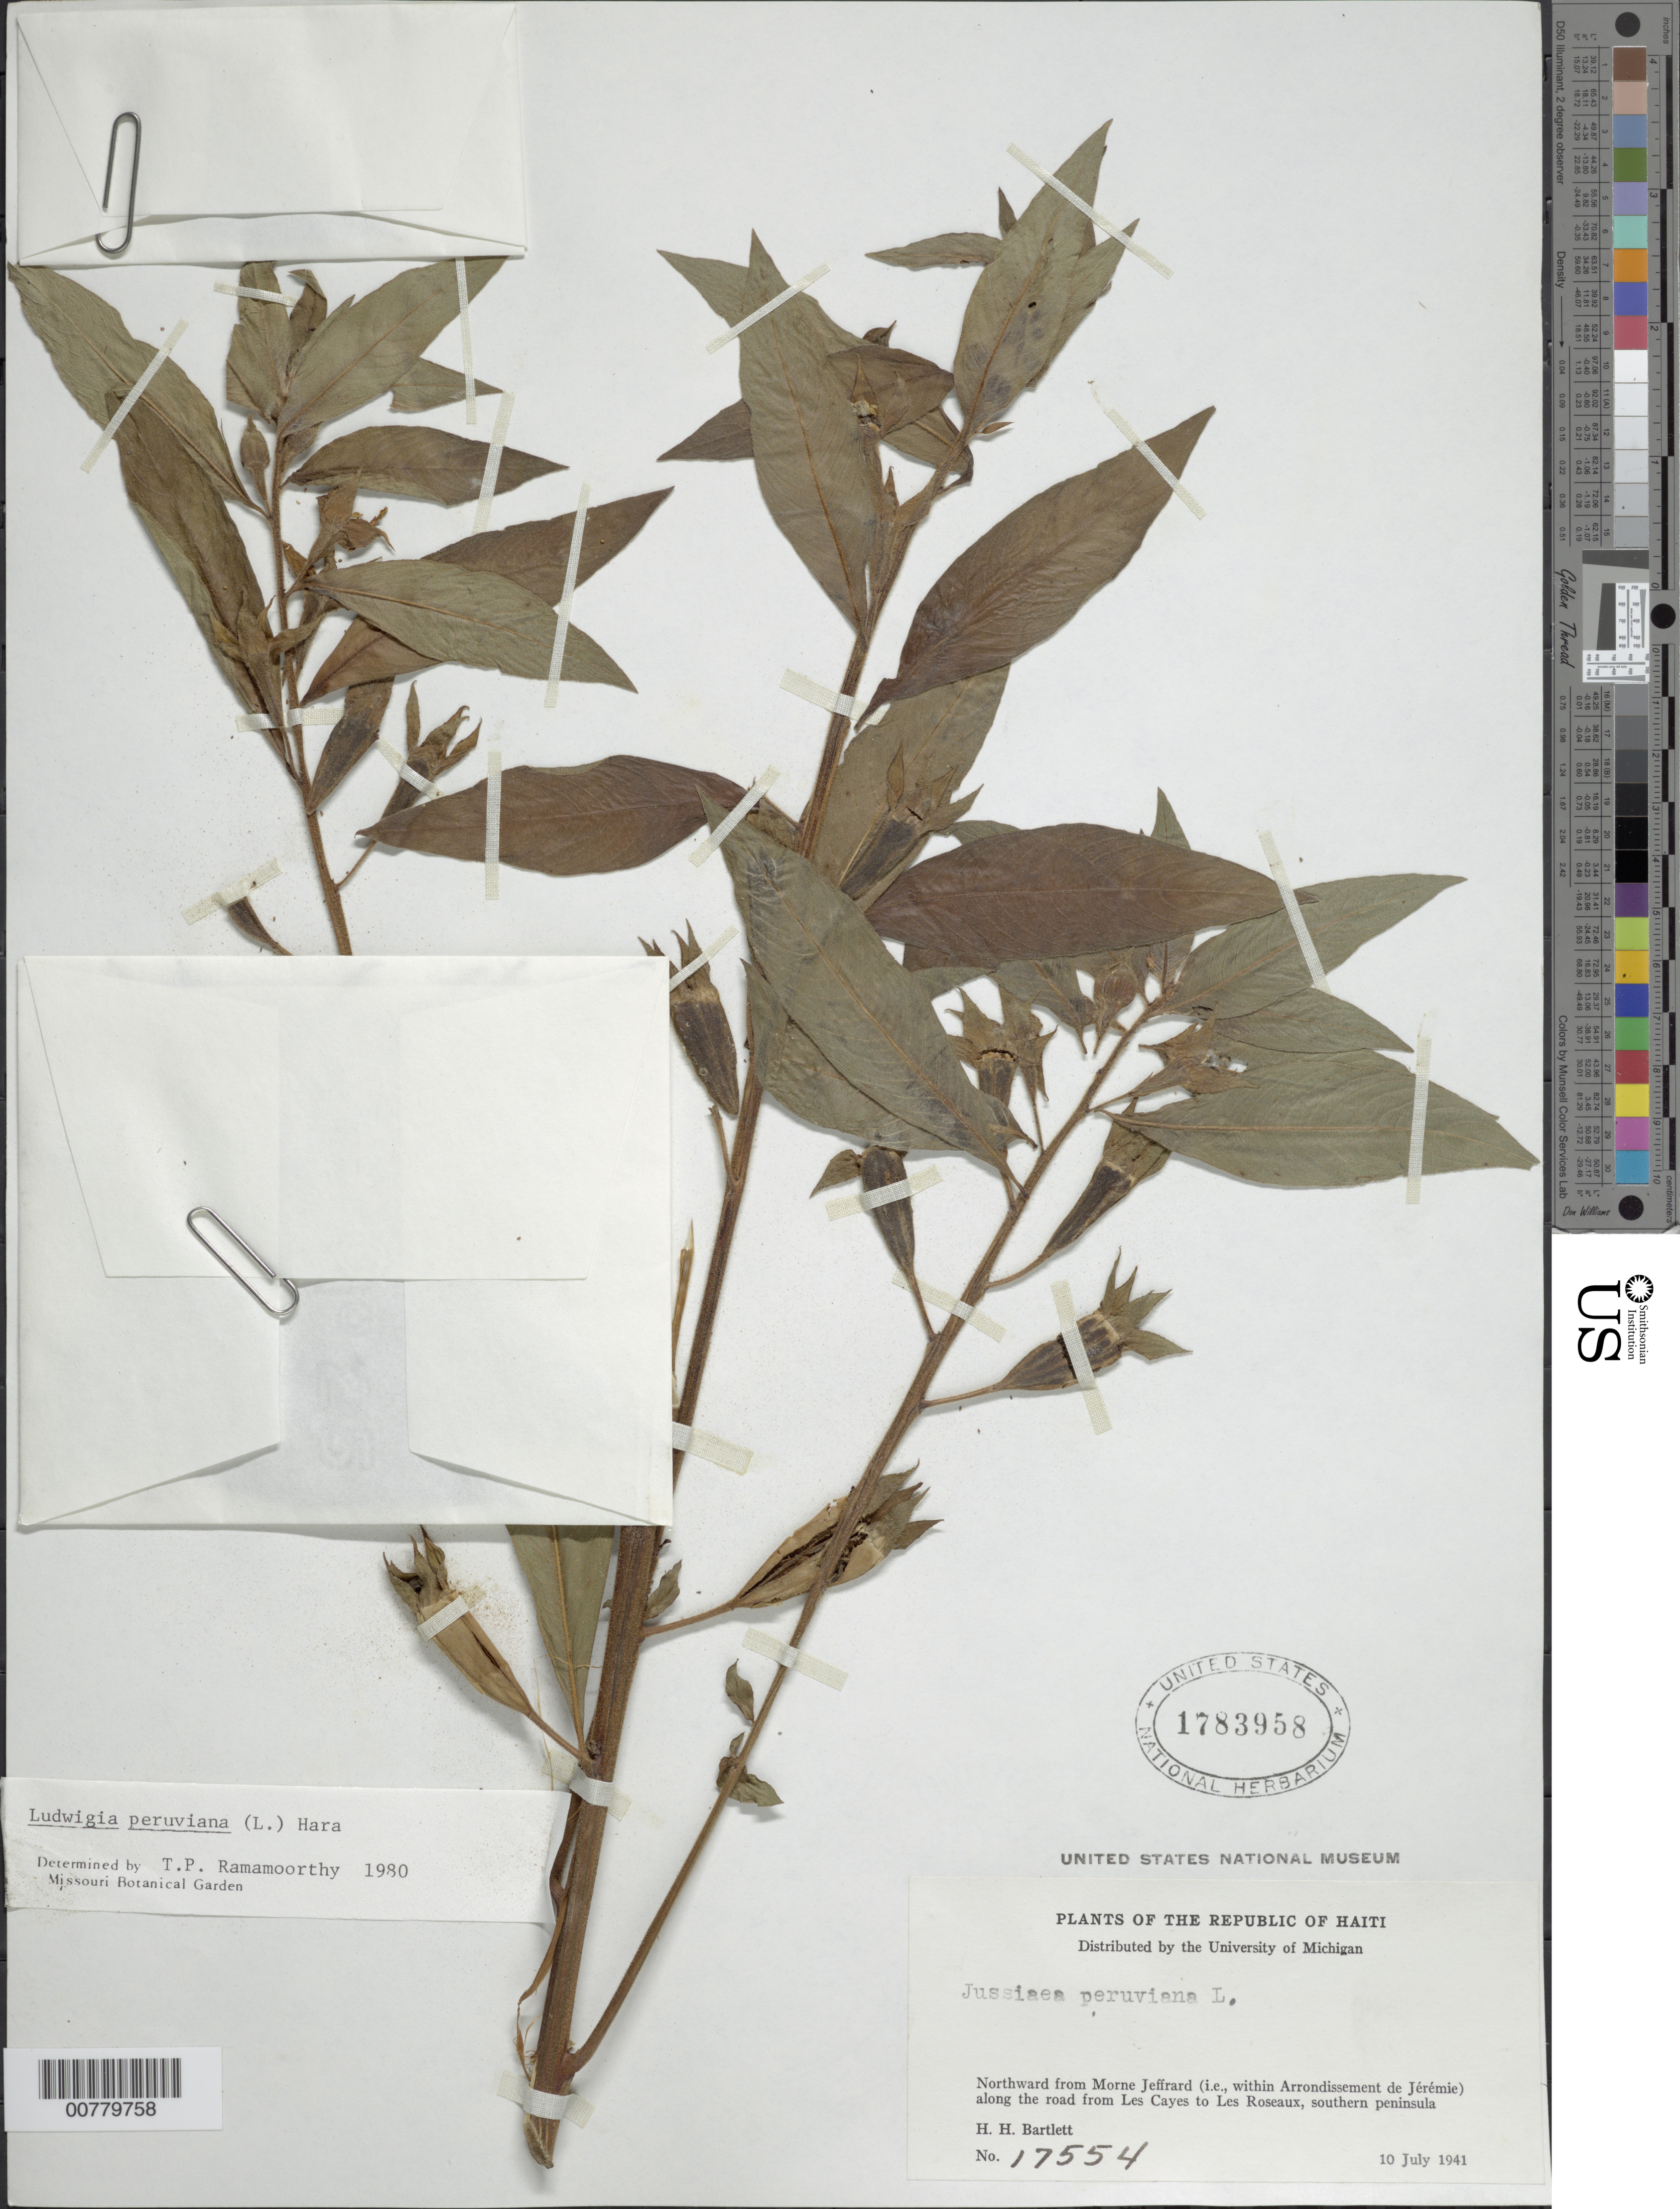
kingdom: Plantae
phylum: Tracheophyta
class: Magnoliopsida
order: Myrtales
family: Onagraceae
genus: Ludwigia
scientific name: Ludwigia peruviana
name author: (L.) H. Hara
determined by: Ramamoorthy, T. P.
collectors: H. H. Bartlett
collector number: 17554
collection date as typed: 10 Jul 1941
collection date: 1941-07-10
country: Haiti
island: Hispaniola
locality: Northward from Morne Jeffrard (I.e., within Arrondissement de Jérémie) along the road from Les Cayes to Les Roseaux, southern peninsula.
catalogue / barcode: US 1783958